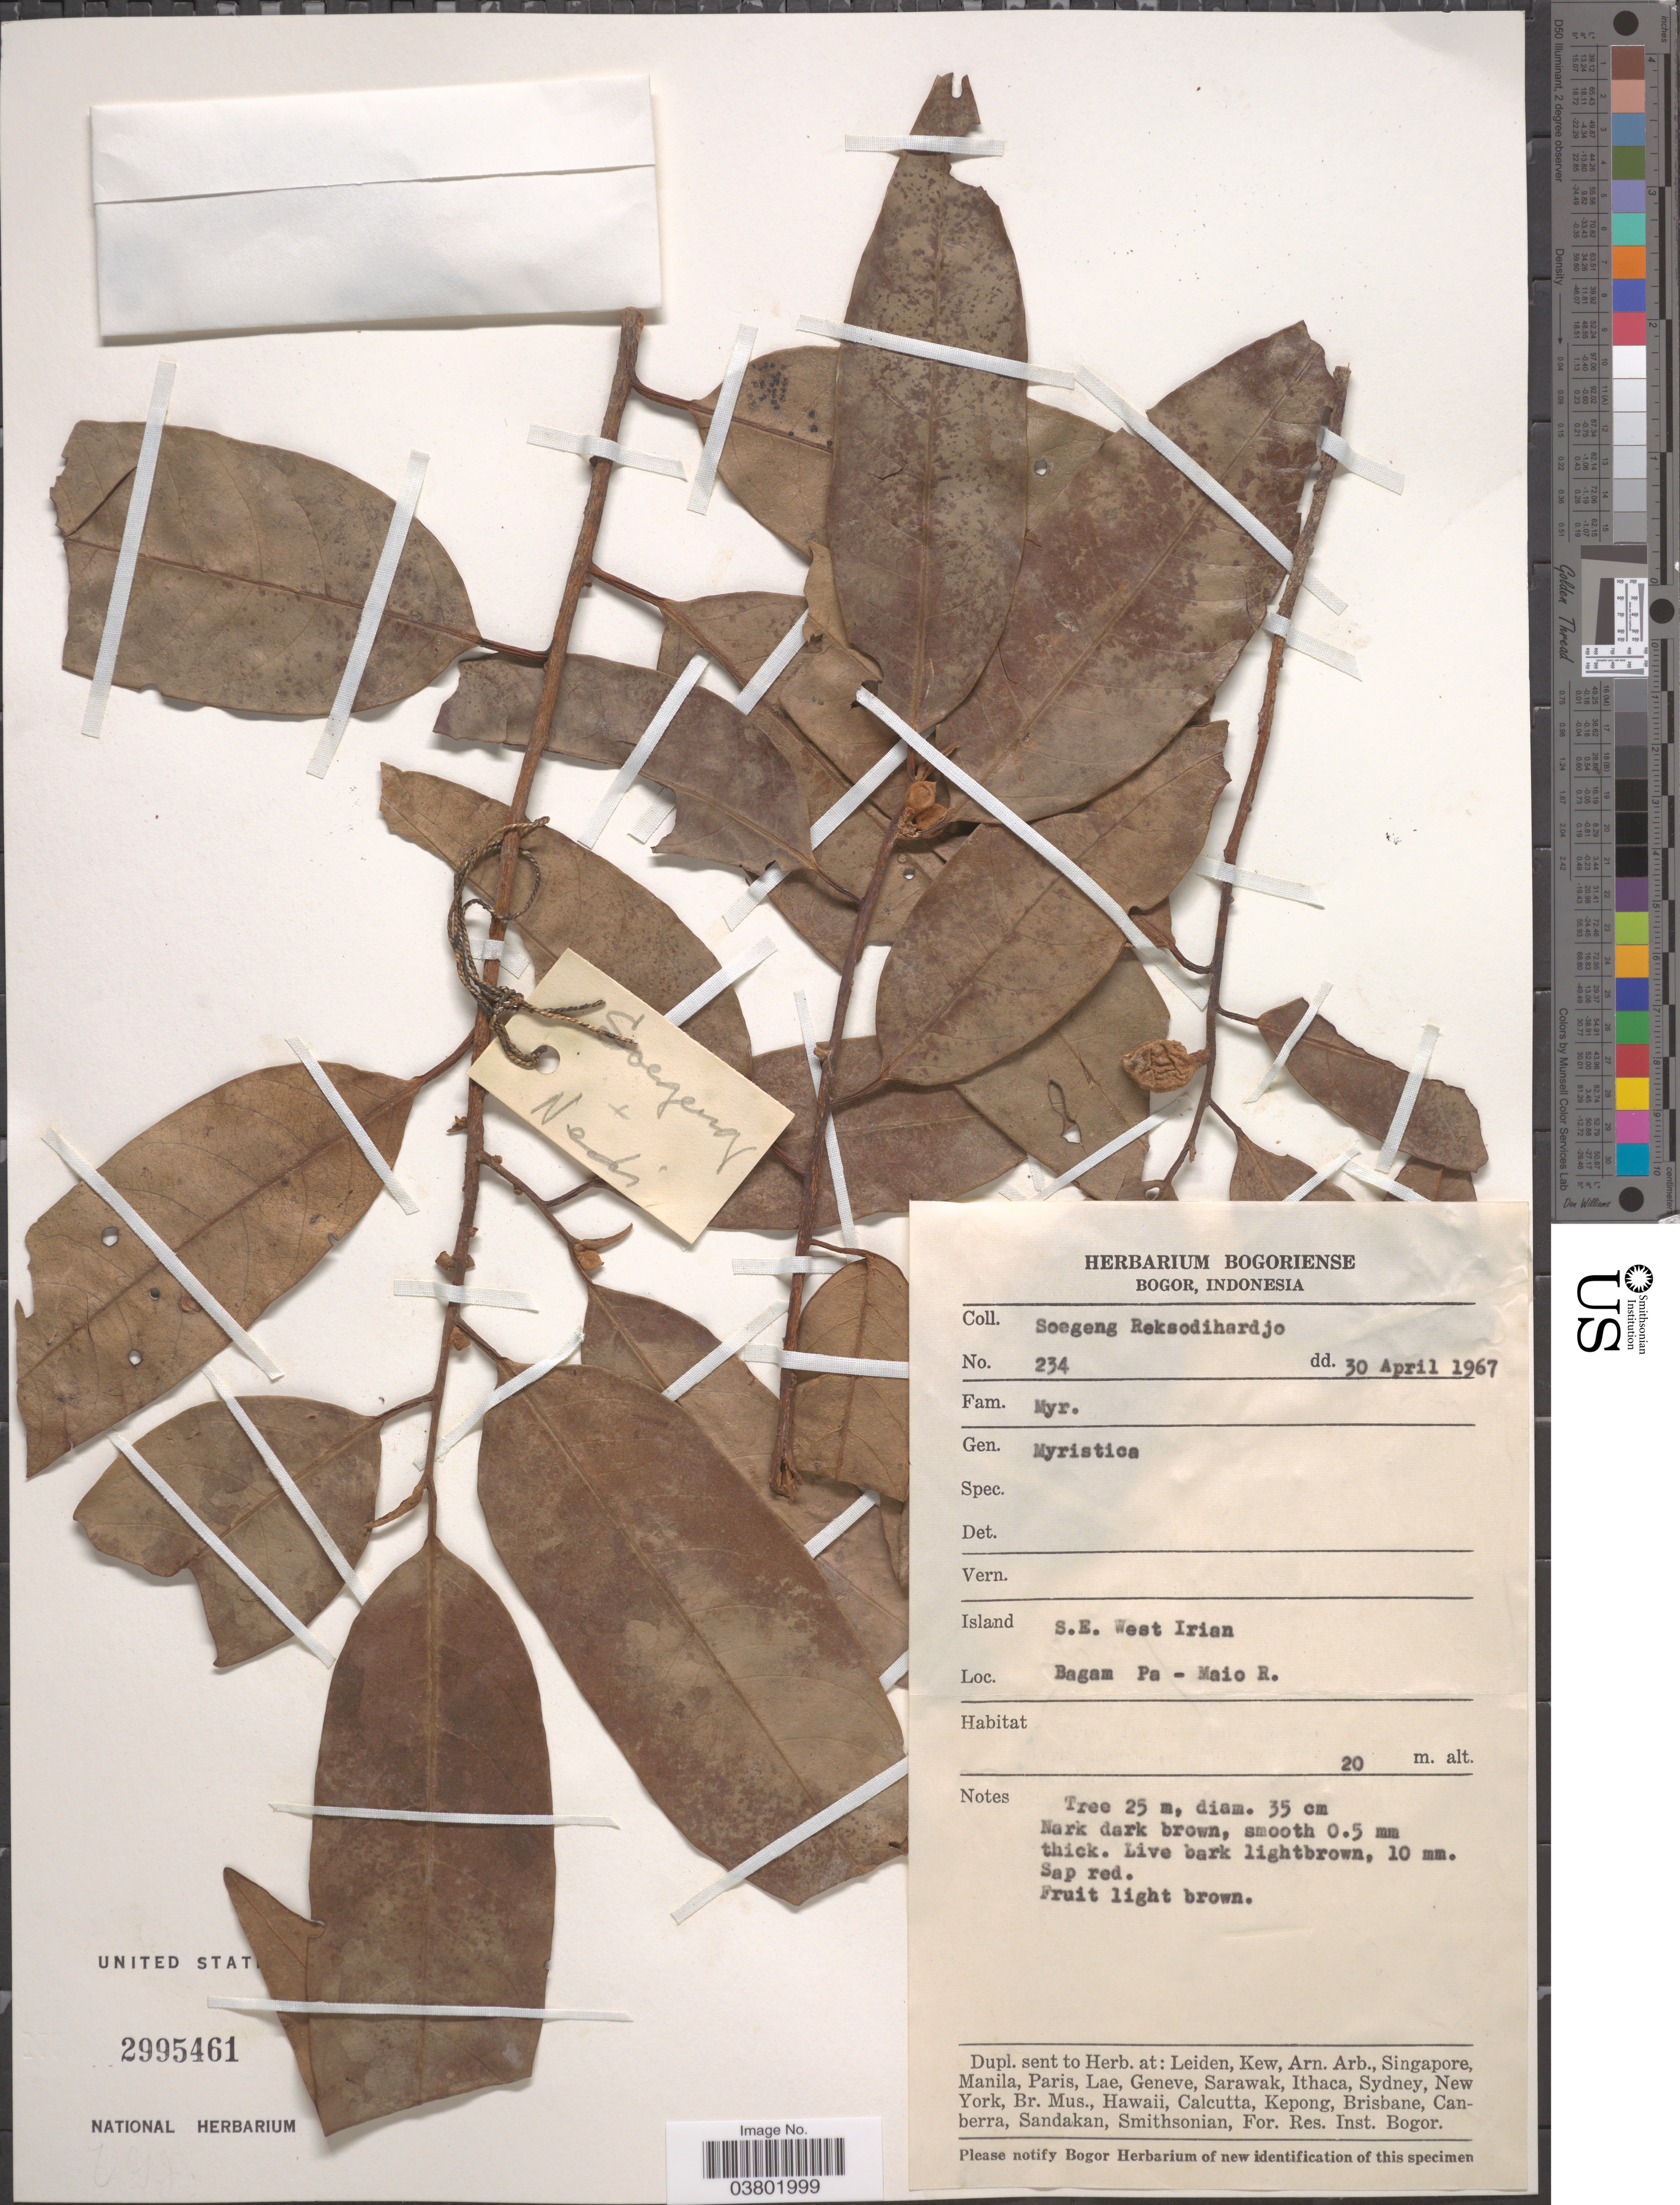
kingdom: Plantae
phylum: Tracheophyta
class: Magnoliopsida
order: Magnoliales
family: Myristicaceae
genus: Myristica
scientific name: Myristica sp.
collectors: S. Reksodihardjo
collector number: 234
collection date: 1967-04-30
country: Indonesia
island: New Guinea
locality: Island S.E. West Irian. Bagam Pa-Mario R.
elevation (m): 20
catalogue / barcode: US 2995461